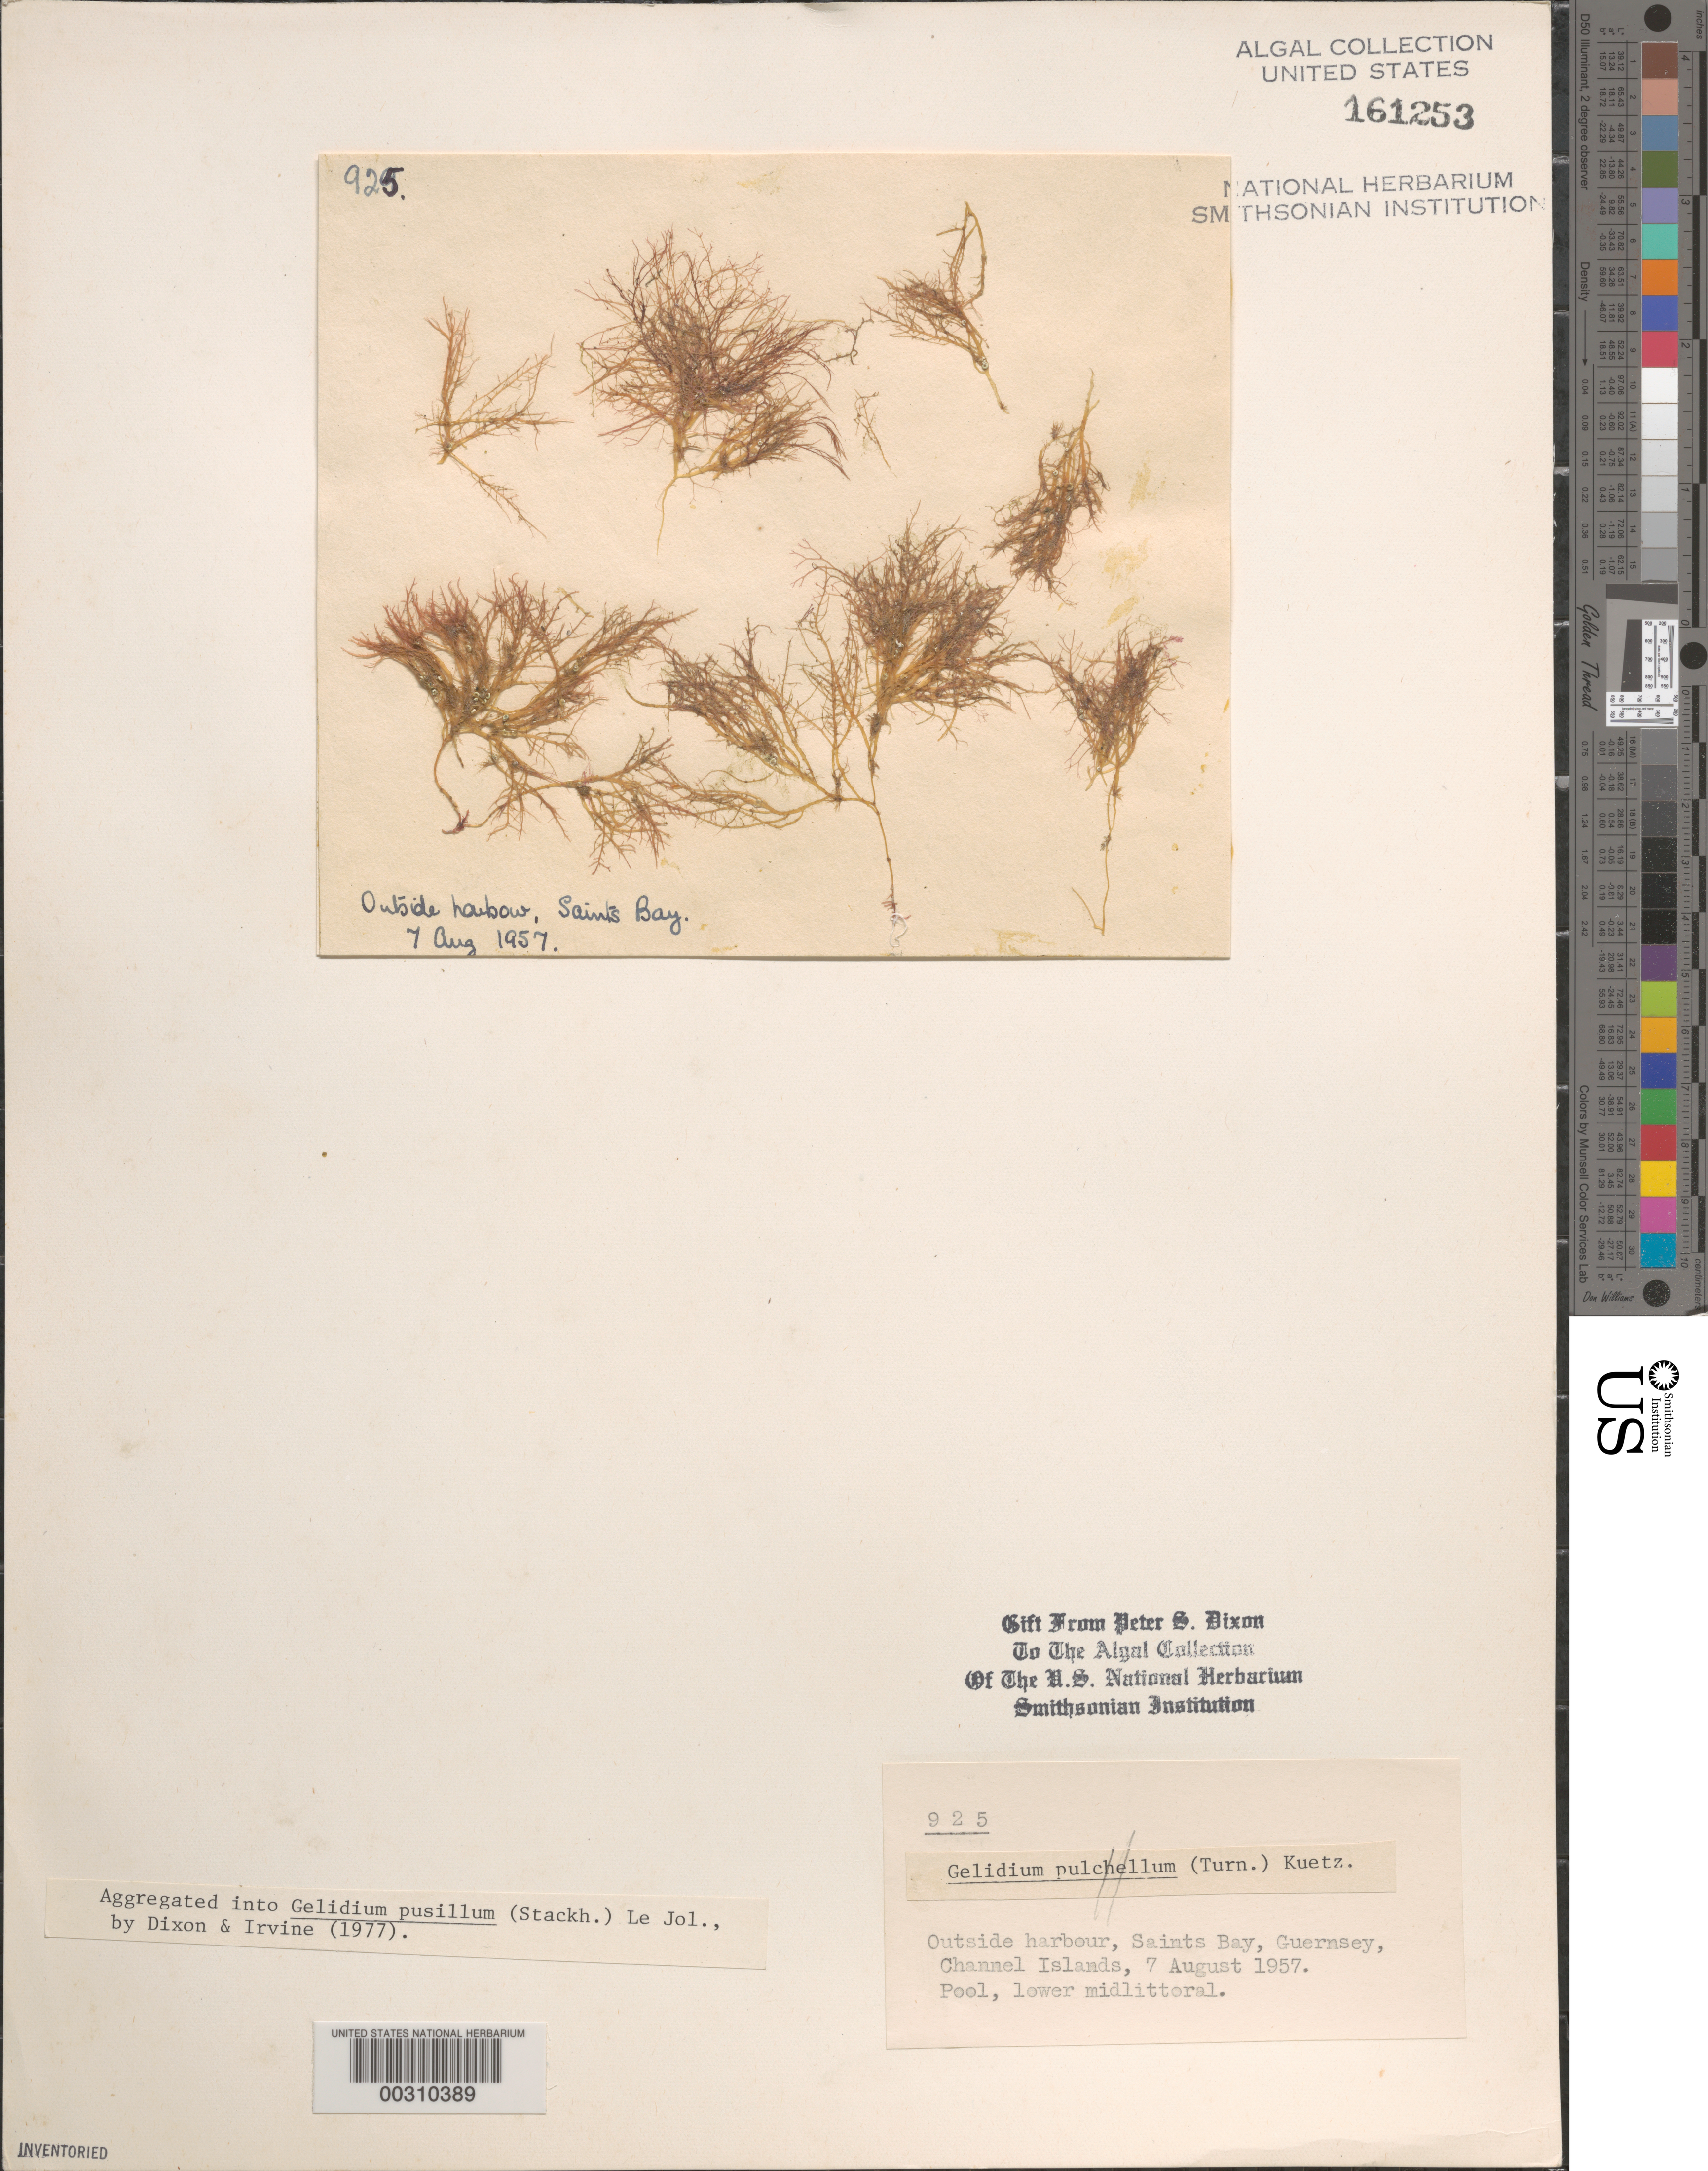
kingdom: Plantae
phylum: Rhodophyta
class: Florideophyceae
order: Gelidiales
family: Gelidiaceae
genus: Gelidium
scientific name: Gelidium pusillum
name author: (Stackh.) Le Jol.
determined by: Dixon, P. S.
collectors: P. S. Dixon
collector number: PSD 925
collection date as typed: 07 Aug 1957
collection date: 1957-08-07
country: United Kingdom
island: Guernsey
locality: Channel Islands. Bailiwick of Guernsey. Saints Bay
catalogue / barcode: US 161253